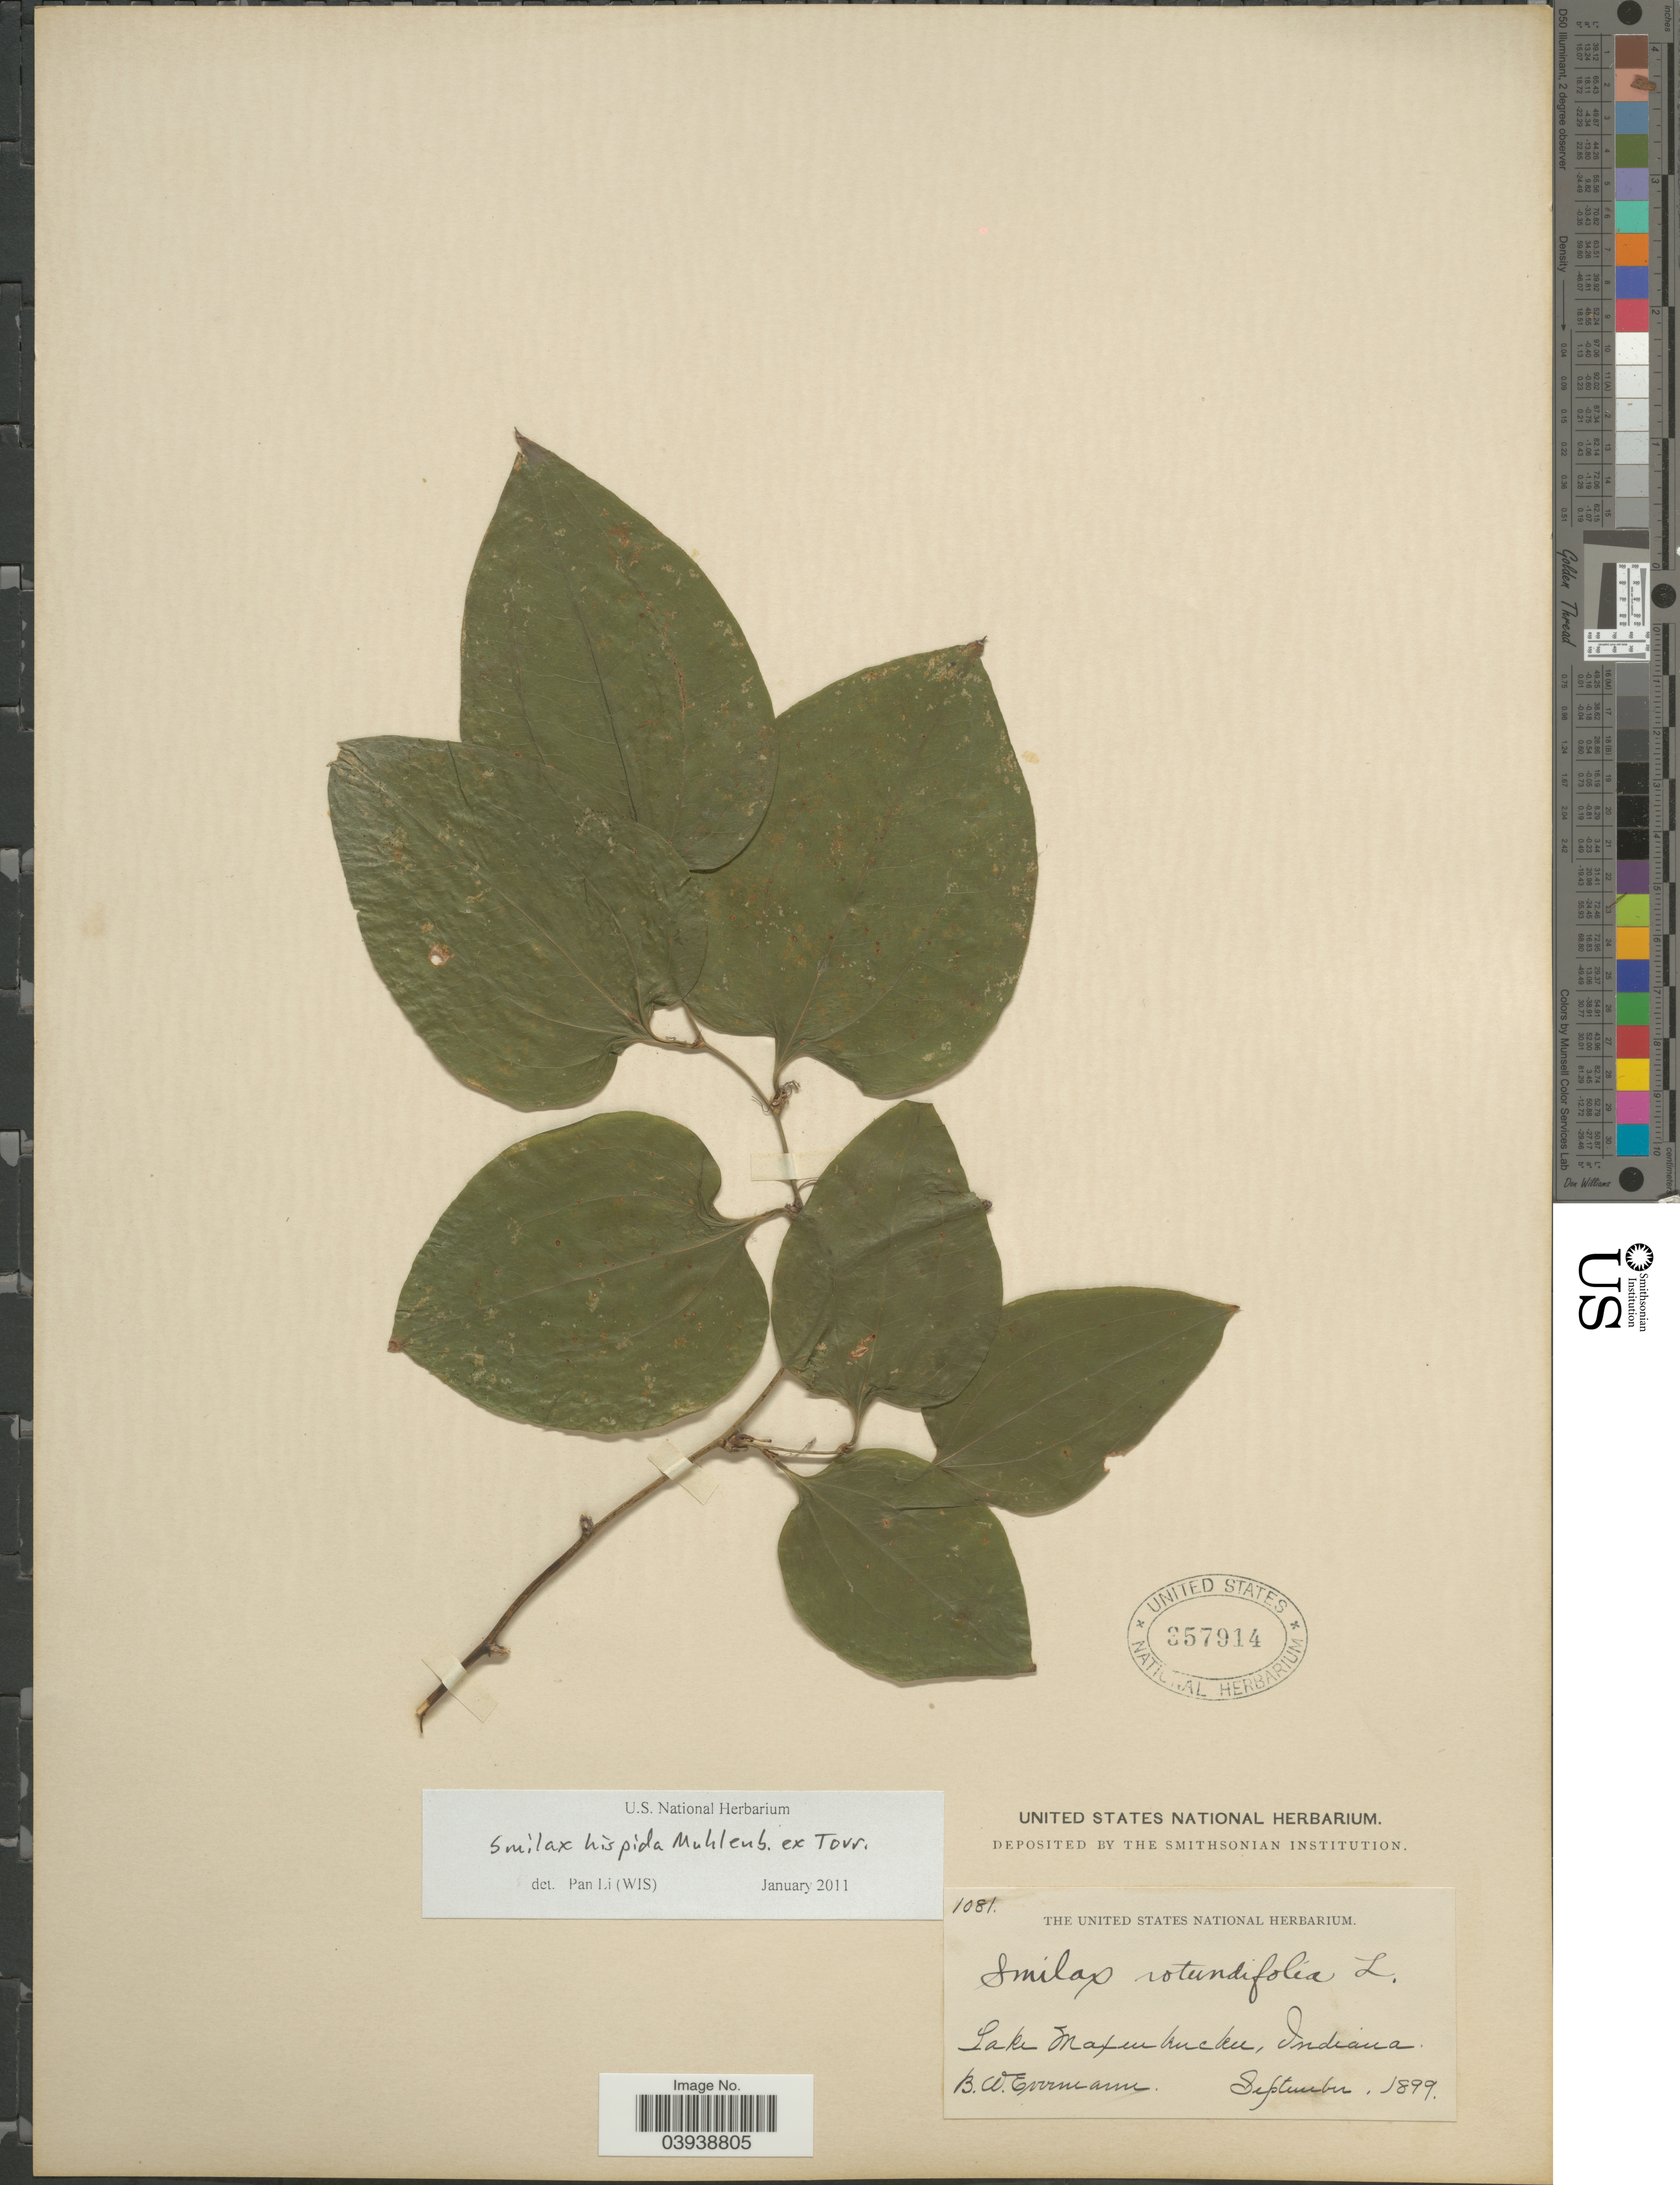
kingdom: Plantae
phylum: Tracheophyta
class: Liliopsida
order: Liliales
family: Smilacaceae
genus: Smilax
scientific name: Smilax hispida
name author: Raf.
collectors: B. W. Evermann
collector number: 1081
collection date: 1899-09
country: United States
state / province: Indiana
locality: Lake Maxinkuckee.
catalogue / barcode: US 357914